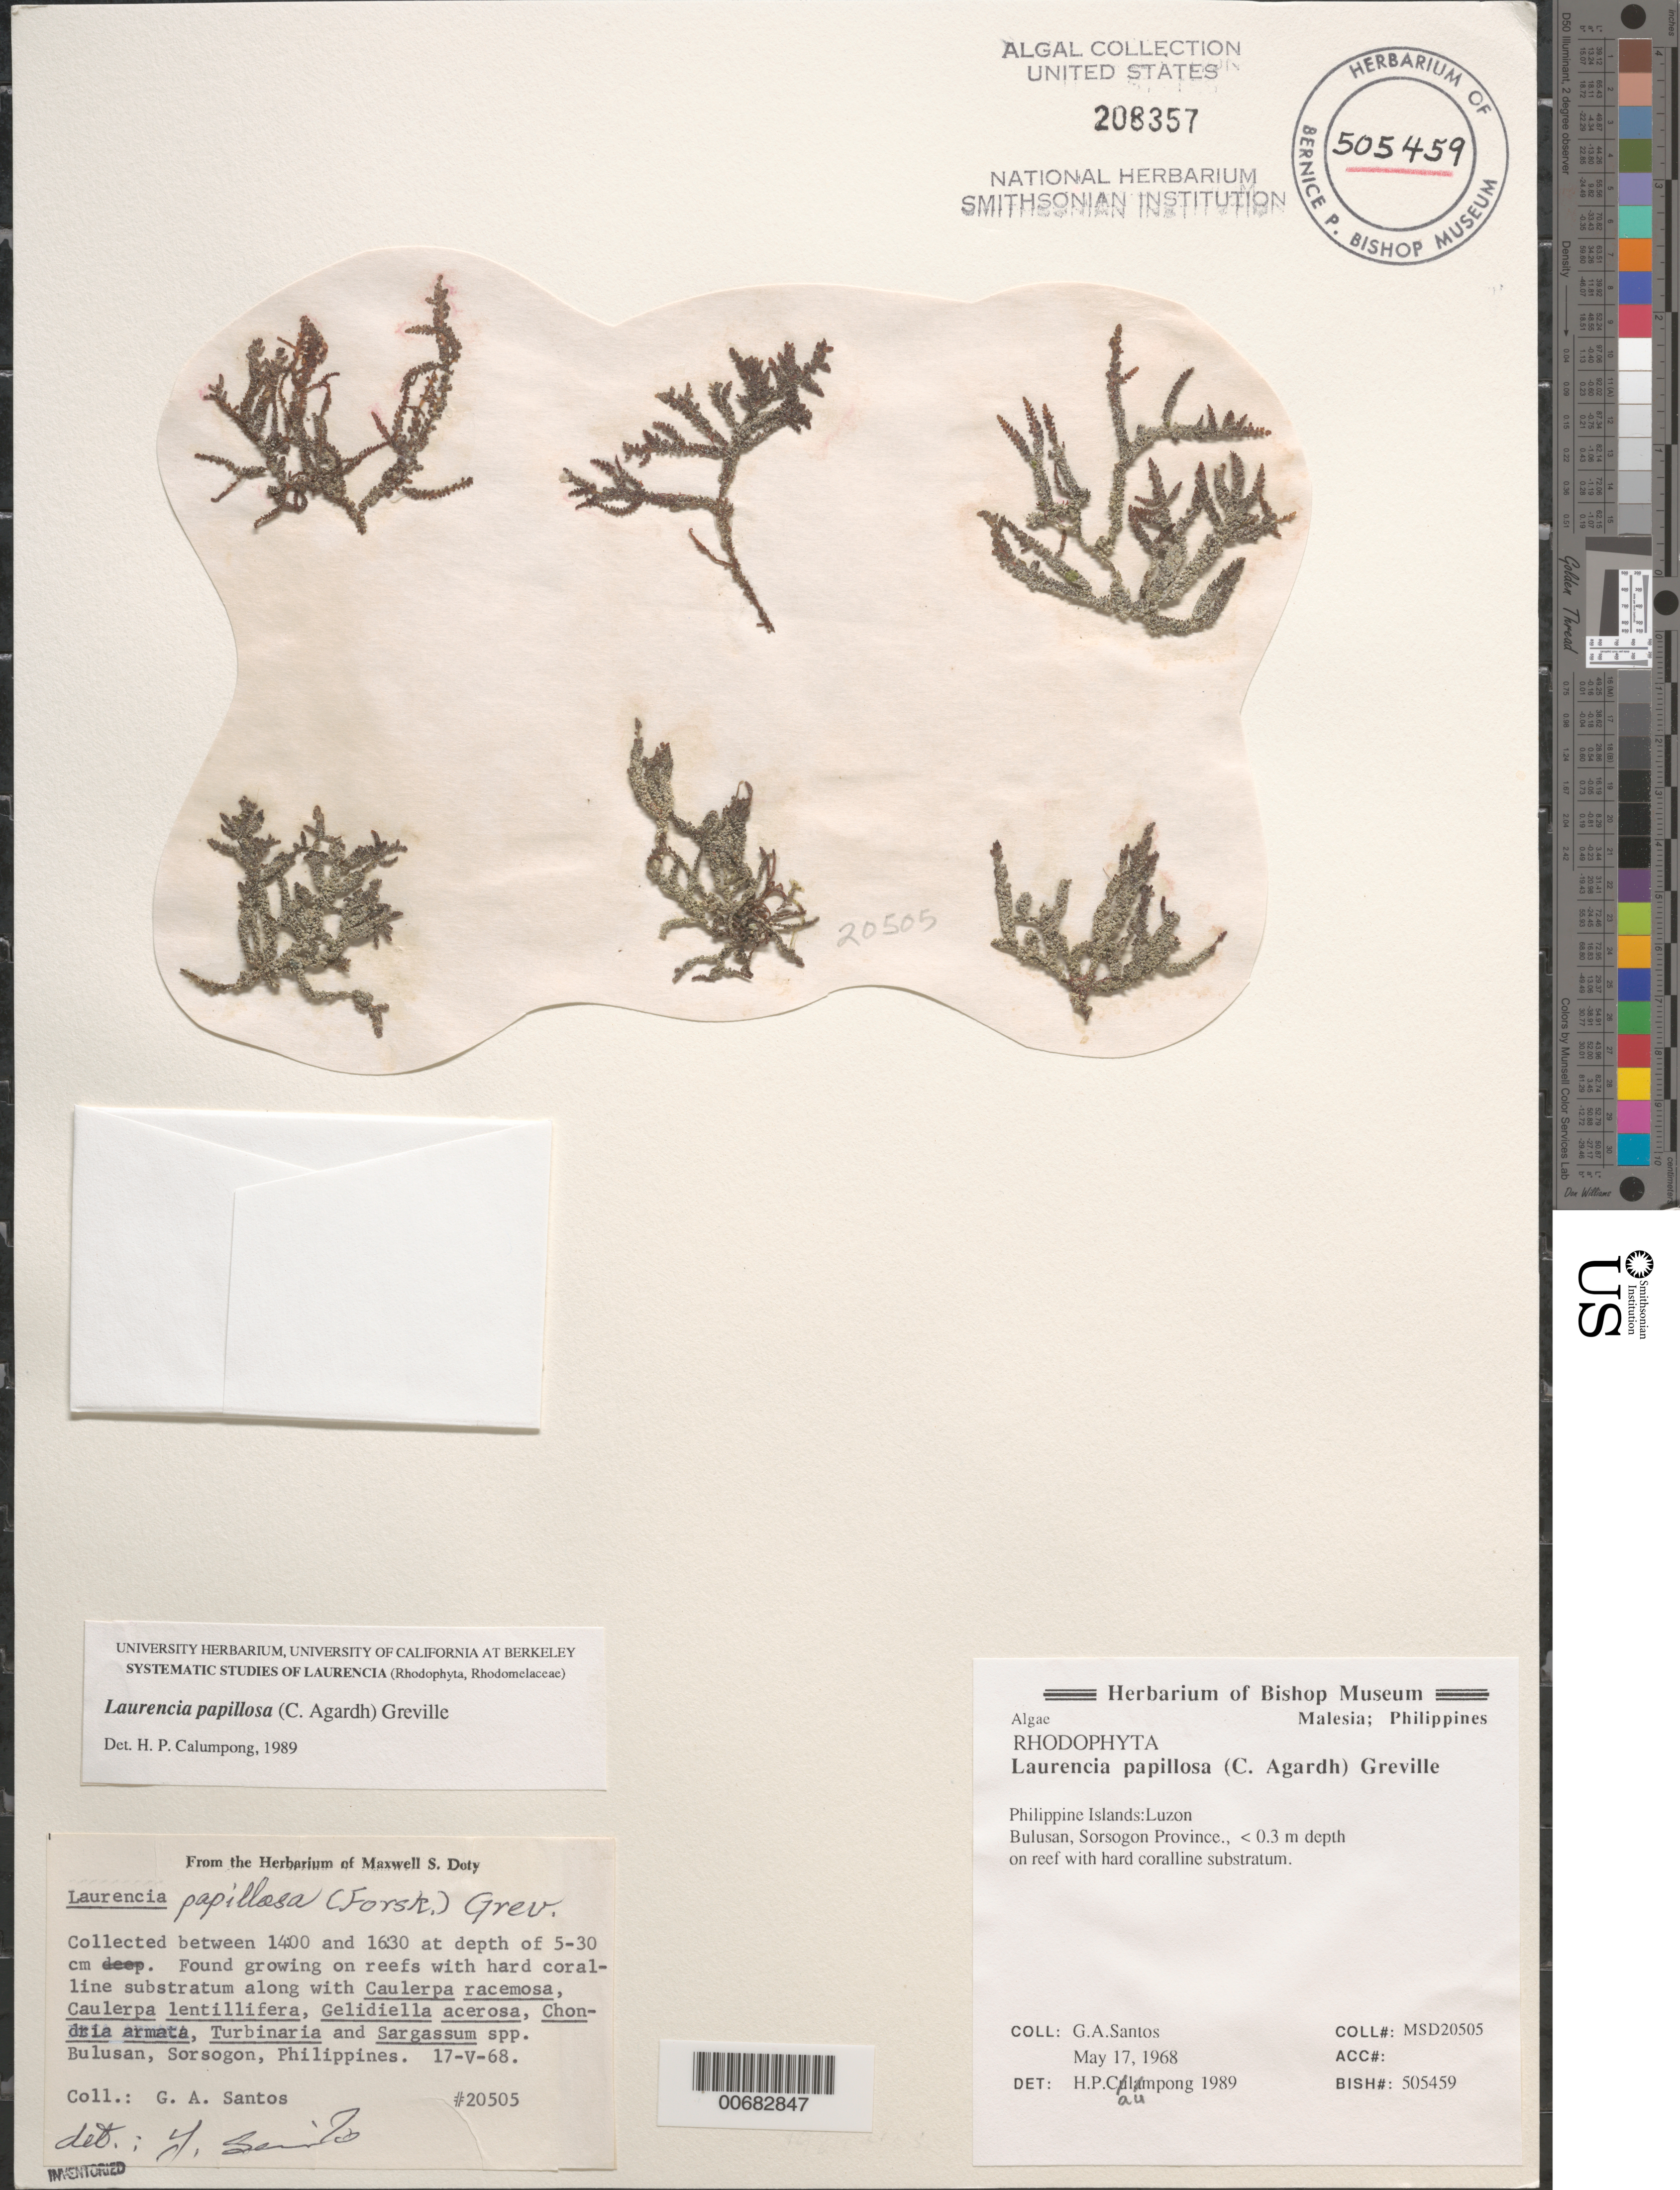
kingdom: Plantae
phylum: Rhodophyta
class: Florideophyceae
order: Ceramiales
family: Rhodomelaceae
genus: Palisada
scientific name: Palisada perforata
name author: (Bory) K.W. Nam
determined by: Algae name updating Project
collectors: G. Santos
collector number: MSD 20505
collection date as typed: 17 May 1968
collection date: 1968-05-17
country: Philippines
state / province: Bicol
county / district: Sorsogon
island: Luzon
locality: Bulusan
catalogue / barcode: US 208357